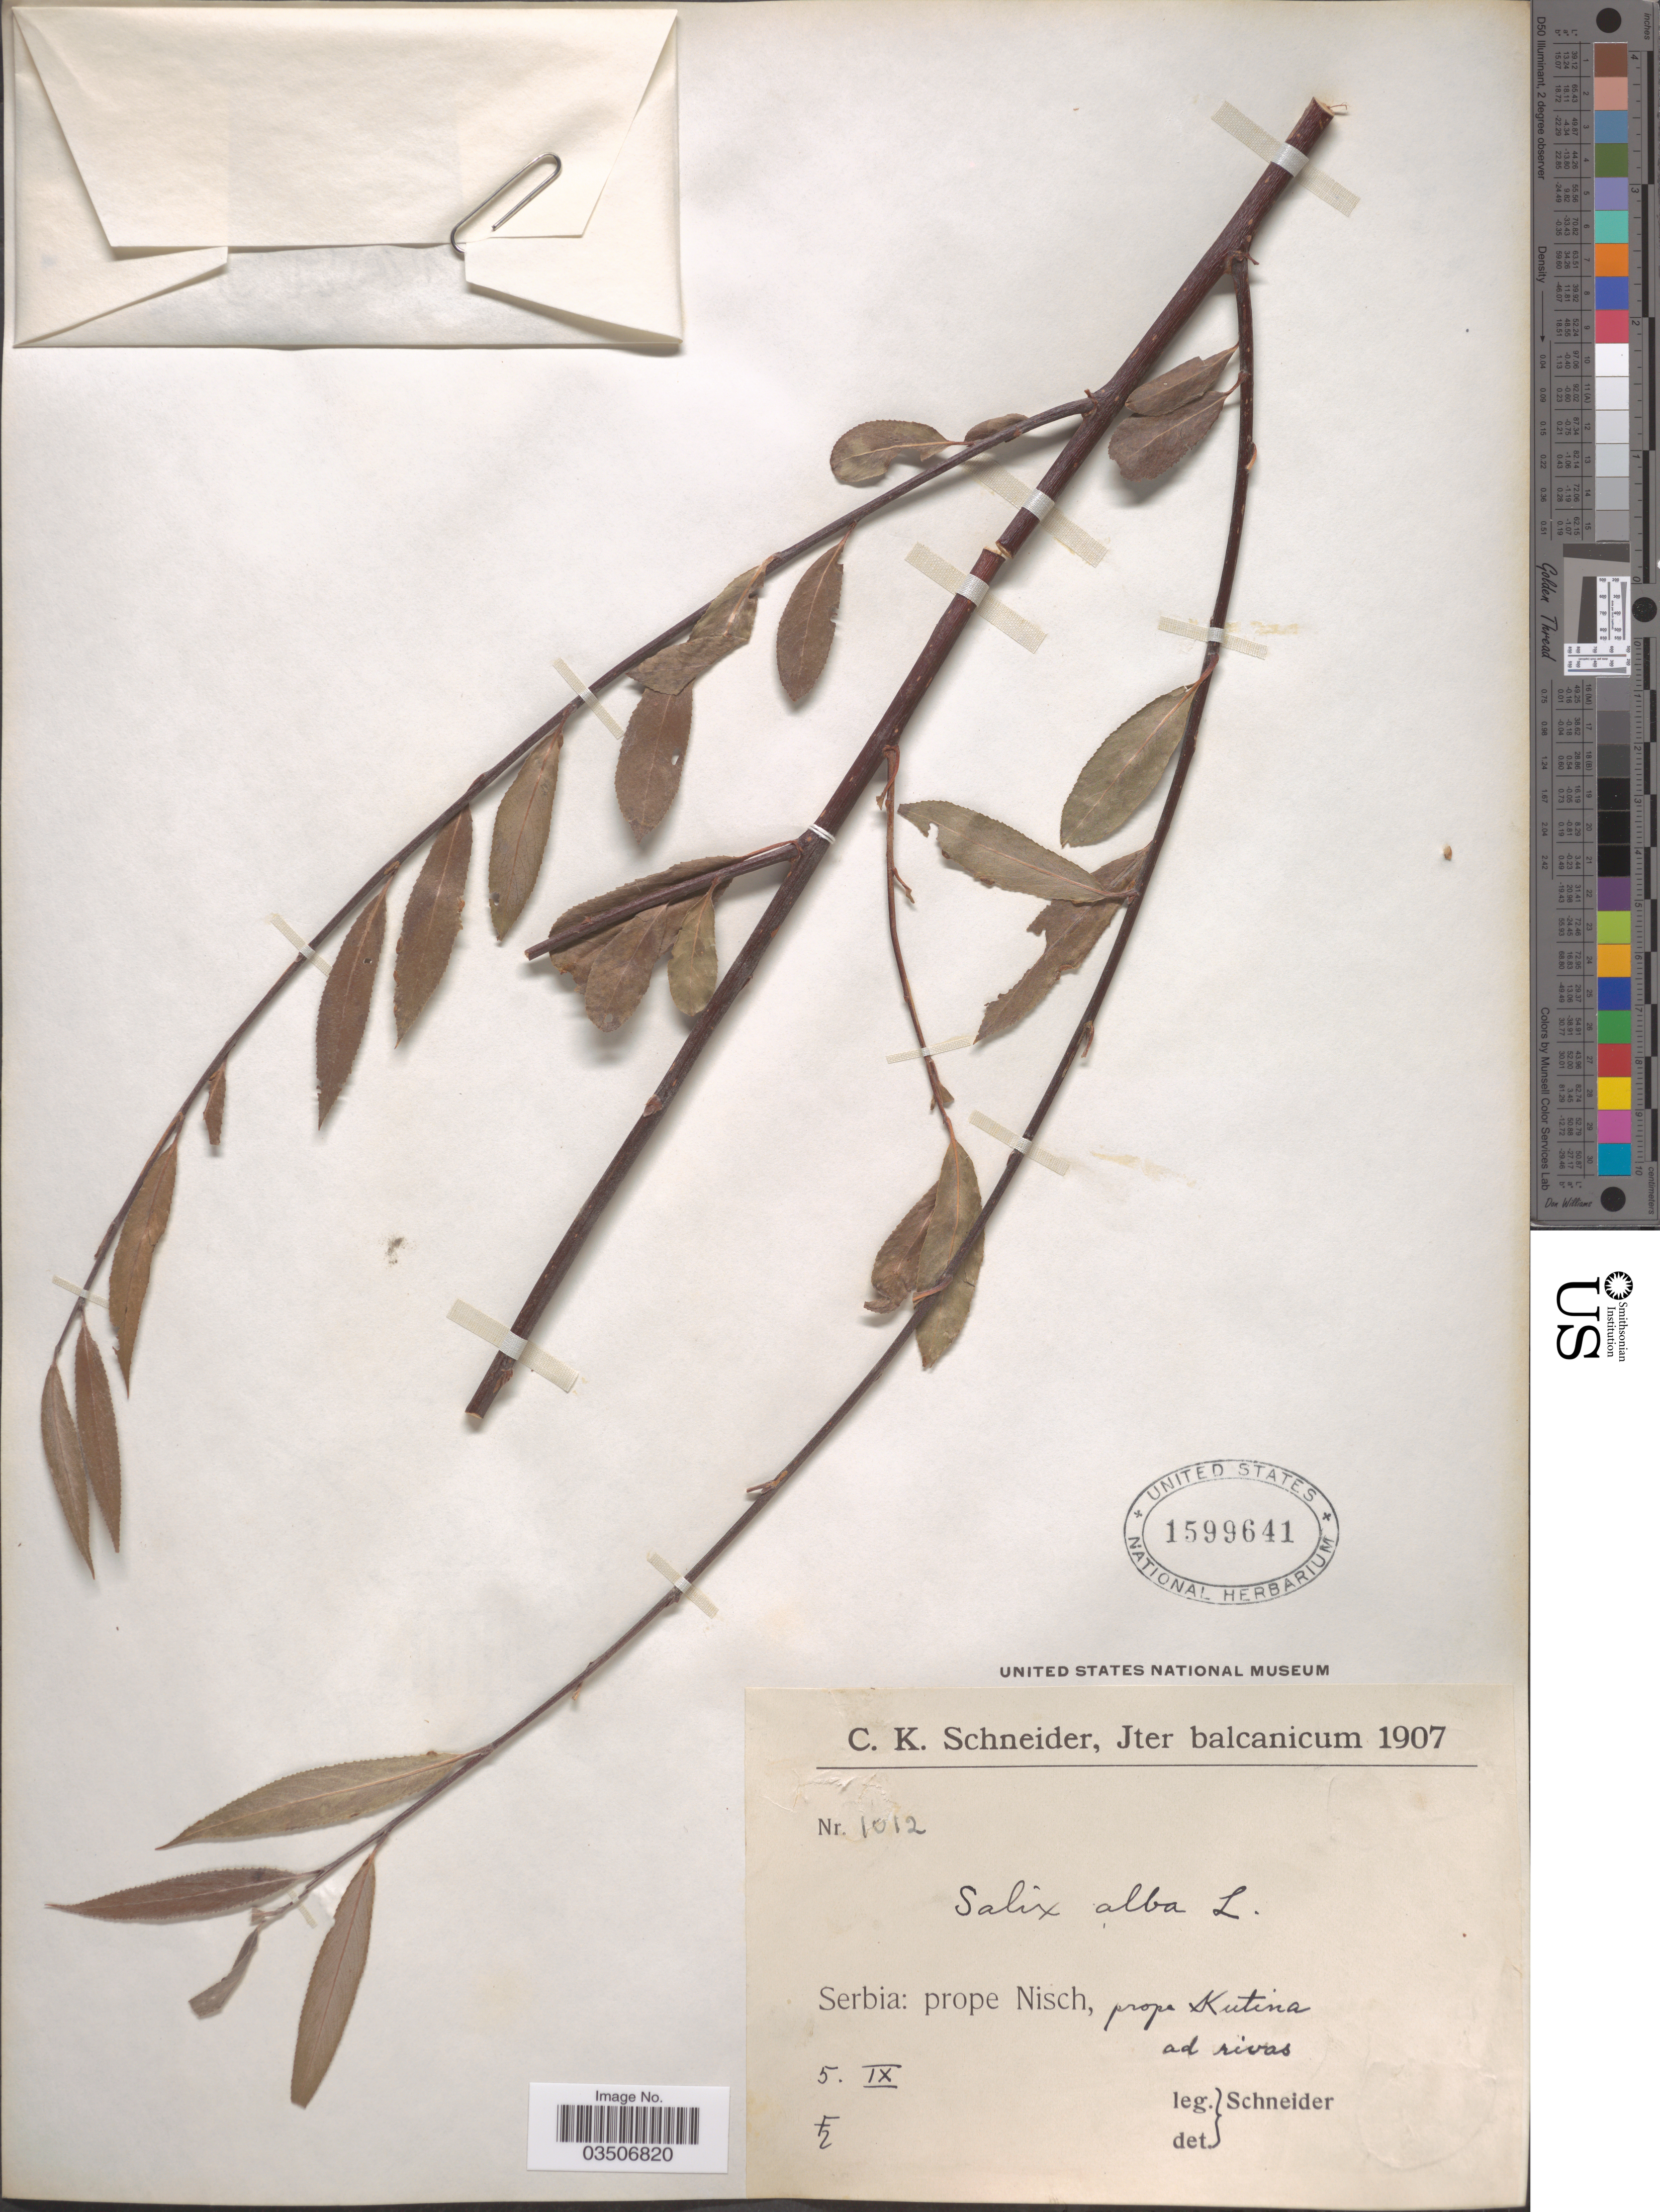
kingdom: Plantae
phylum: Tracheophyta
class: Magnoliopsida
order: Malpighiales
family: Salicaceae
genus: Salix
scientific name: Salix alba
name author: L.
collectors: C. K. Schneider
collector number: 1012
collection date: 1907-09-05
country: Serbia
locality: Balcanicum. Prope Nisch, prope Kutina ad rivas.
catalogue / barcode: US 1599641